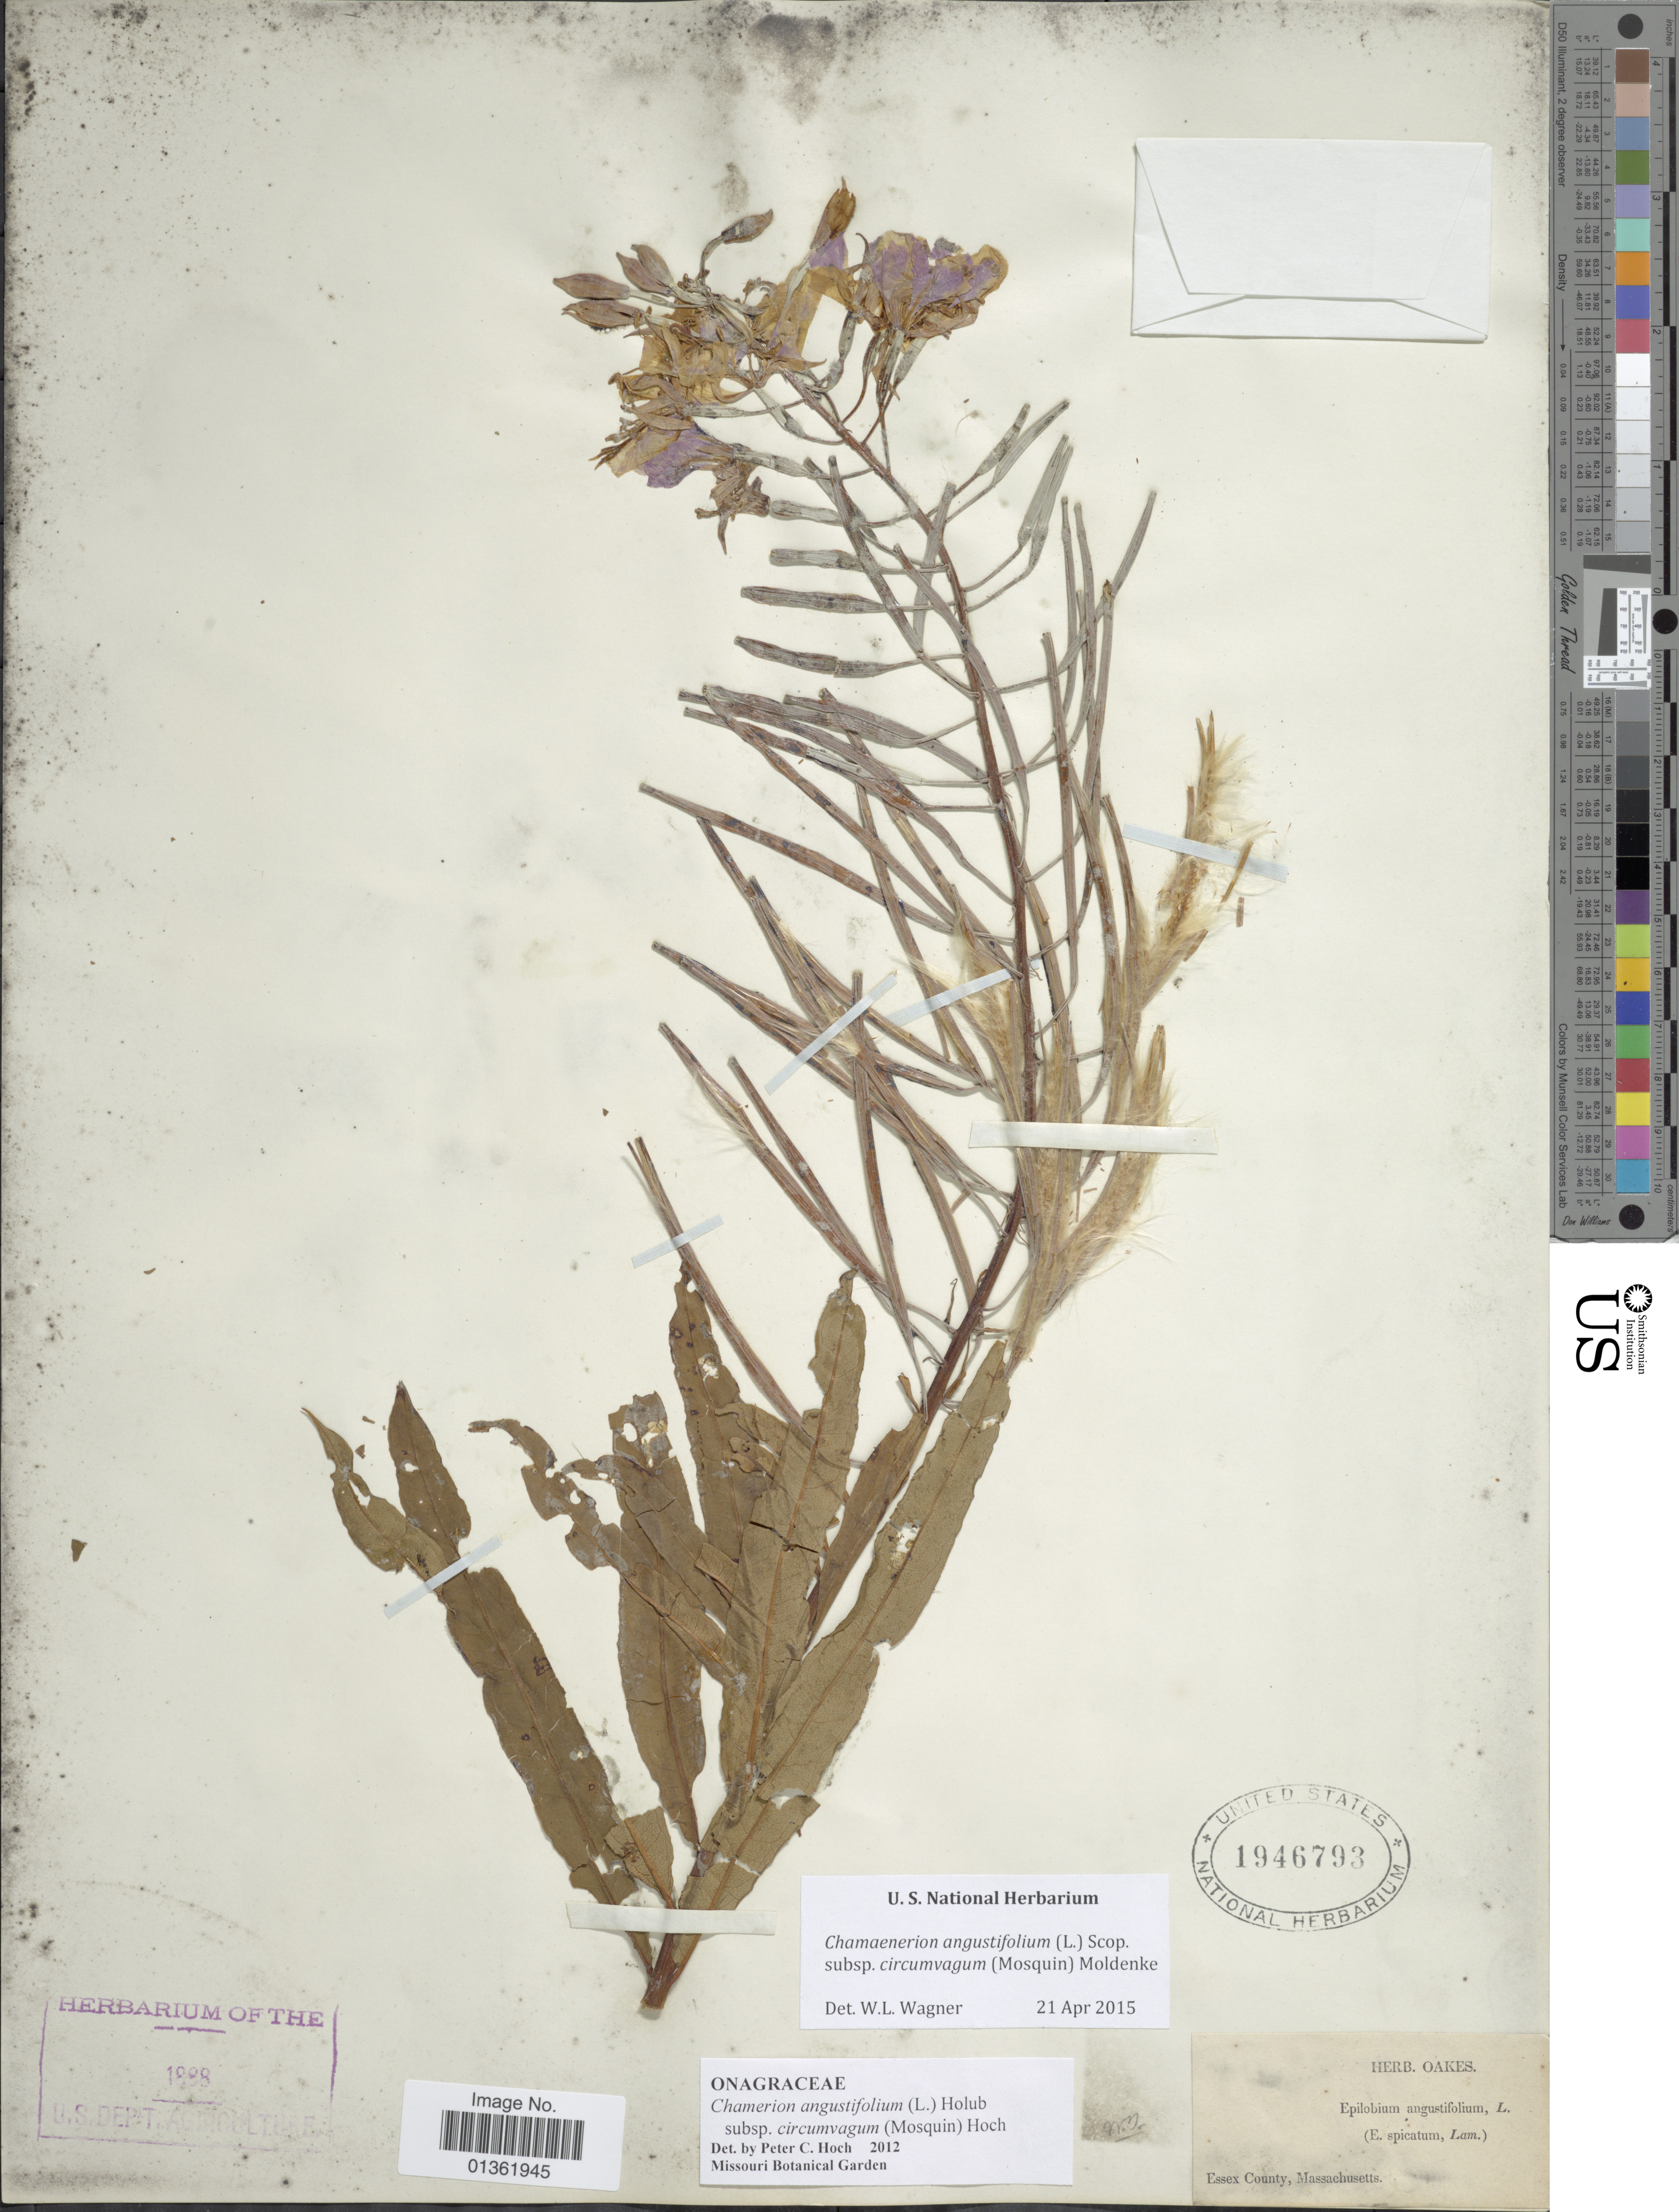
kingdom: Plantae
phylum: Tracheophyta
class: Magnoliopsida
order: Myrtales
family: Onagraceae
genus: Chamaenerion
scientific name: Chamaenerion angustifolium subsp. circumvagum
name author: (Mosquin) Moldenke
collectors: ex herb. Oakes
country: United States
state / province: Massachusetts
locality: Essex County.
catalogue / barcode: US 1946793